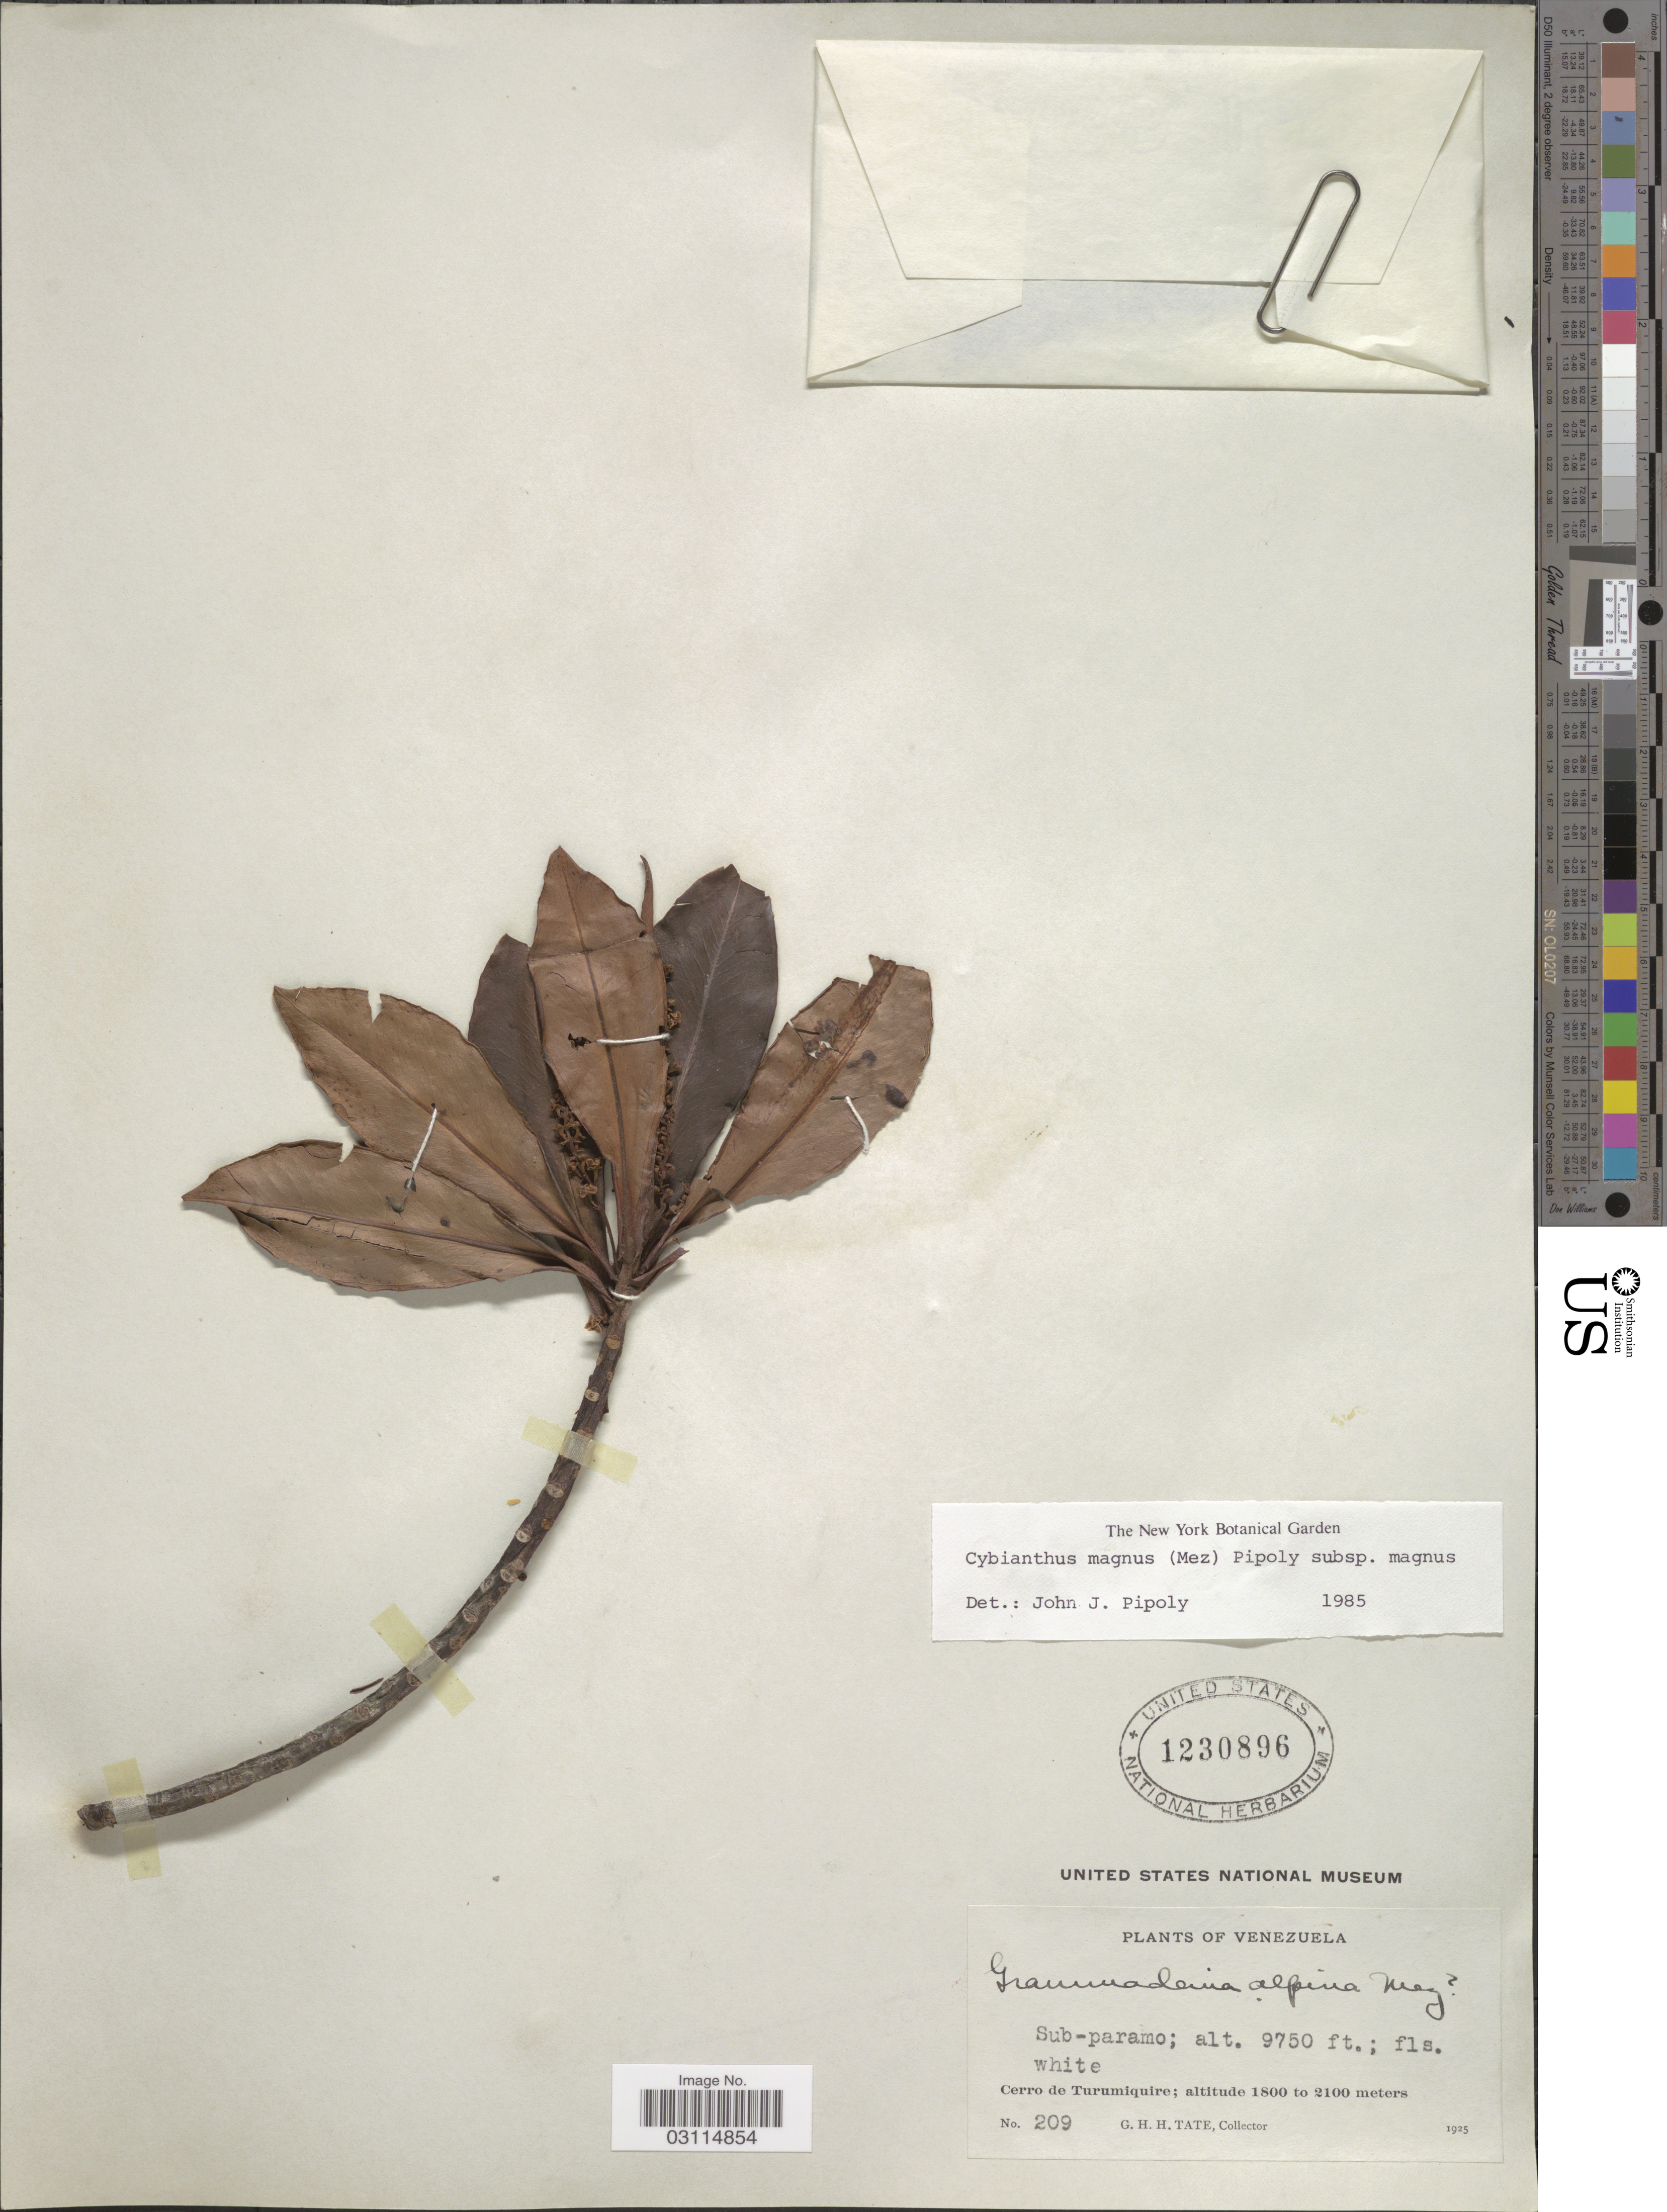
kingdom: Plantae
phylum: Tracheophyta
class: Magnoliopsida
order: Ericales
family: Primulaceae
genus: Cybianthus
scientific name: Cybianthus magnus subsp. magnus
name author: (Mez) Pipoly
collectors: G. H. H.Tate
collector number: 209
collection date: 1925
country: Venezuela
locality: Cerro de Turumiquire.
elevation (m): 2972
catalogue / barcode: US 1230896